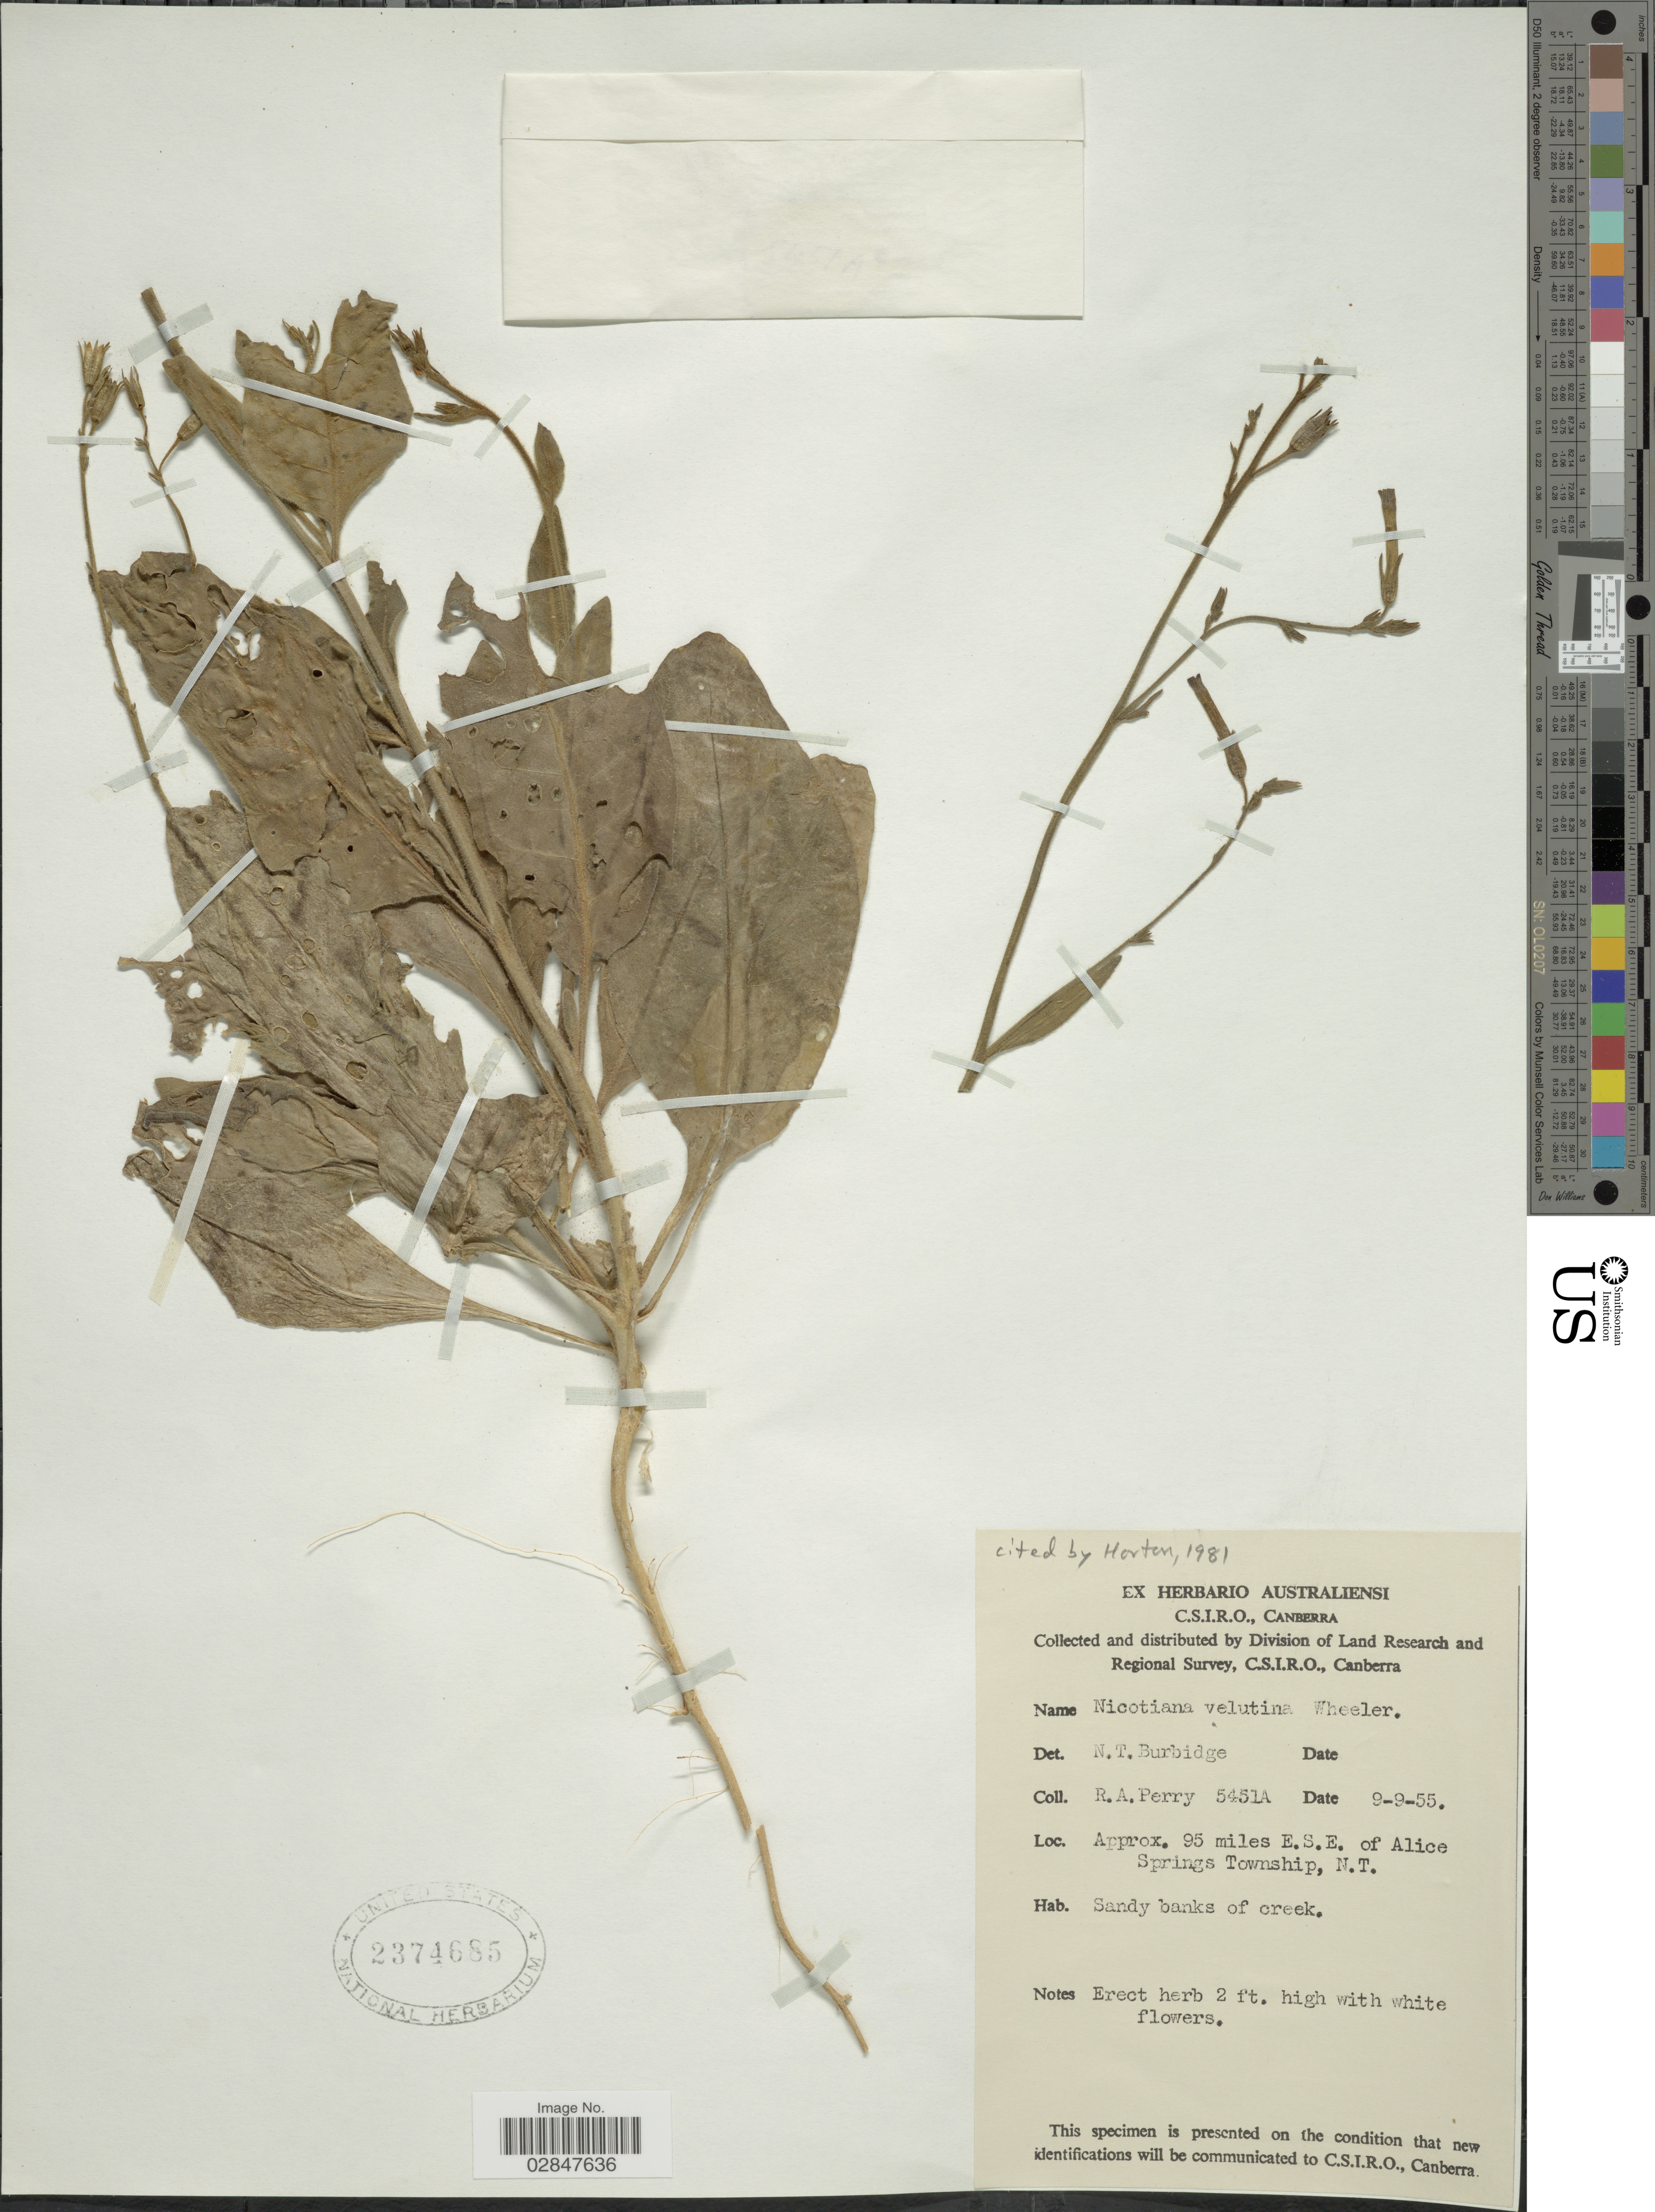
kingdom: Plantae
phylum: Tracheophyta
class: Magnoliopsida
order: Solanales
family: Solanaceae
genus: Nicotiana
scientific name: Nicotiana velutina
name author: H.-M. Wheeler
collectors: Perry, R. A.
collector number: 5451A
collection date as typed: Transcribed d/m/y: 9/9/55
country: Australia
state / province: Northern Territory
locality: Approx. 95 miles E.S.E. of Alice Springs Township, N. T.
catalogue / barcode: US 2374685